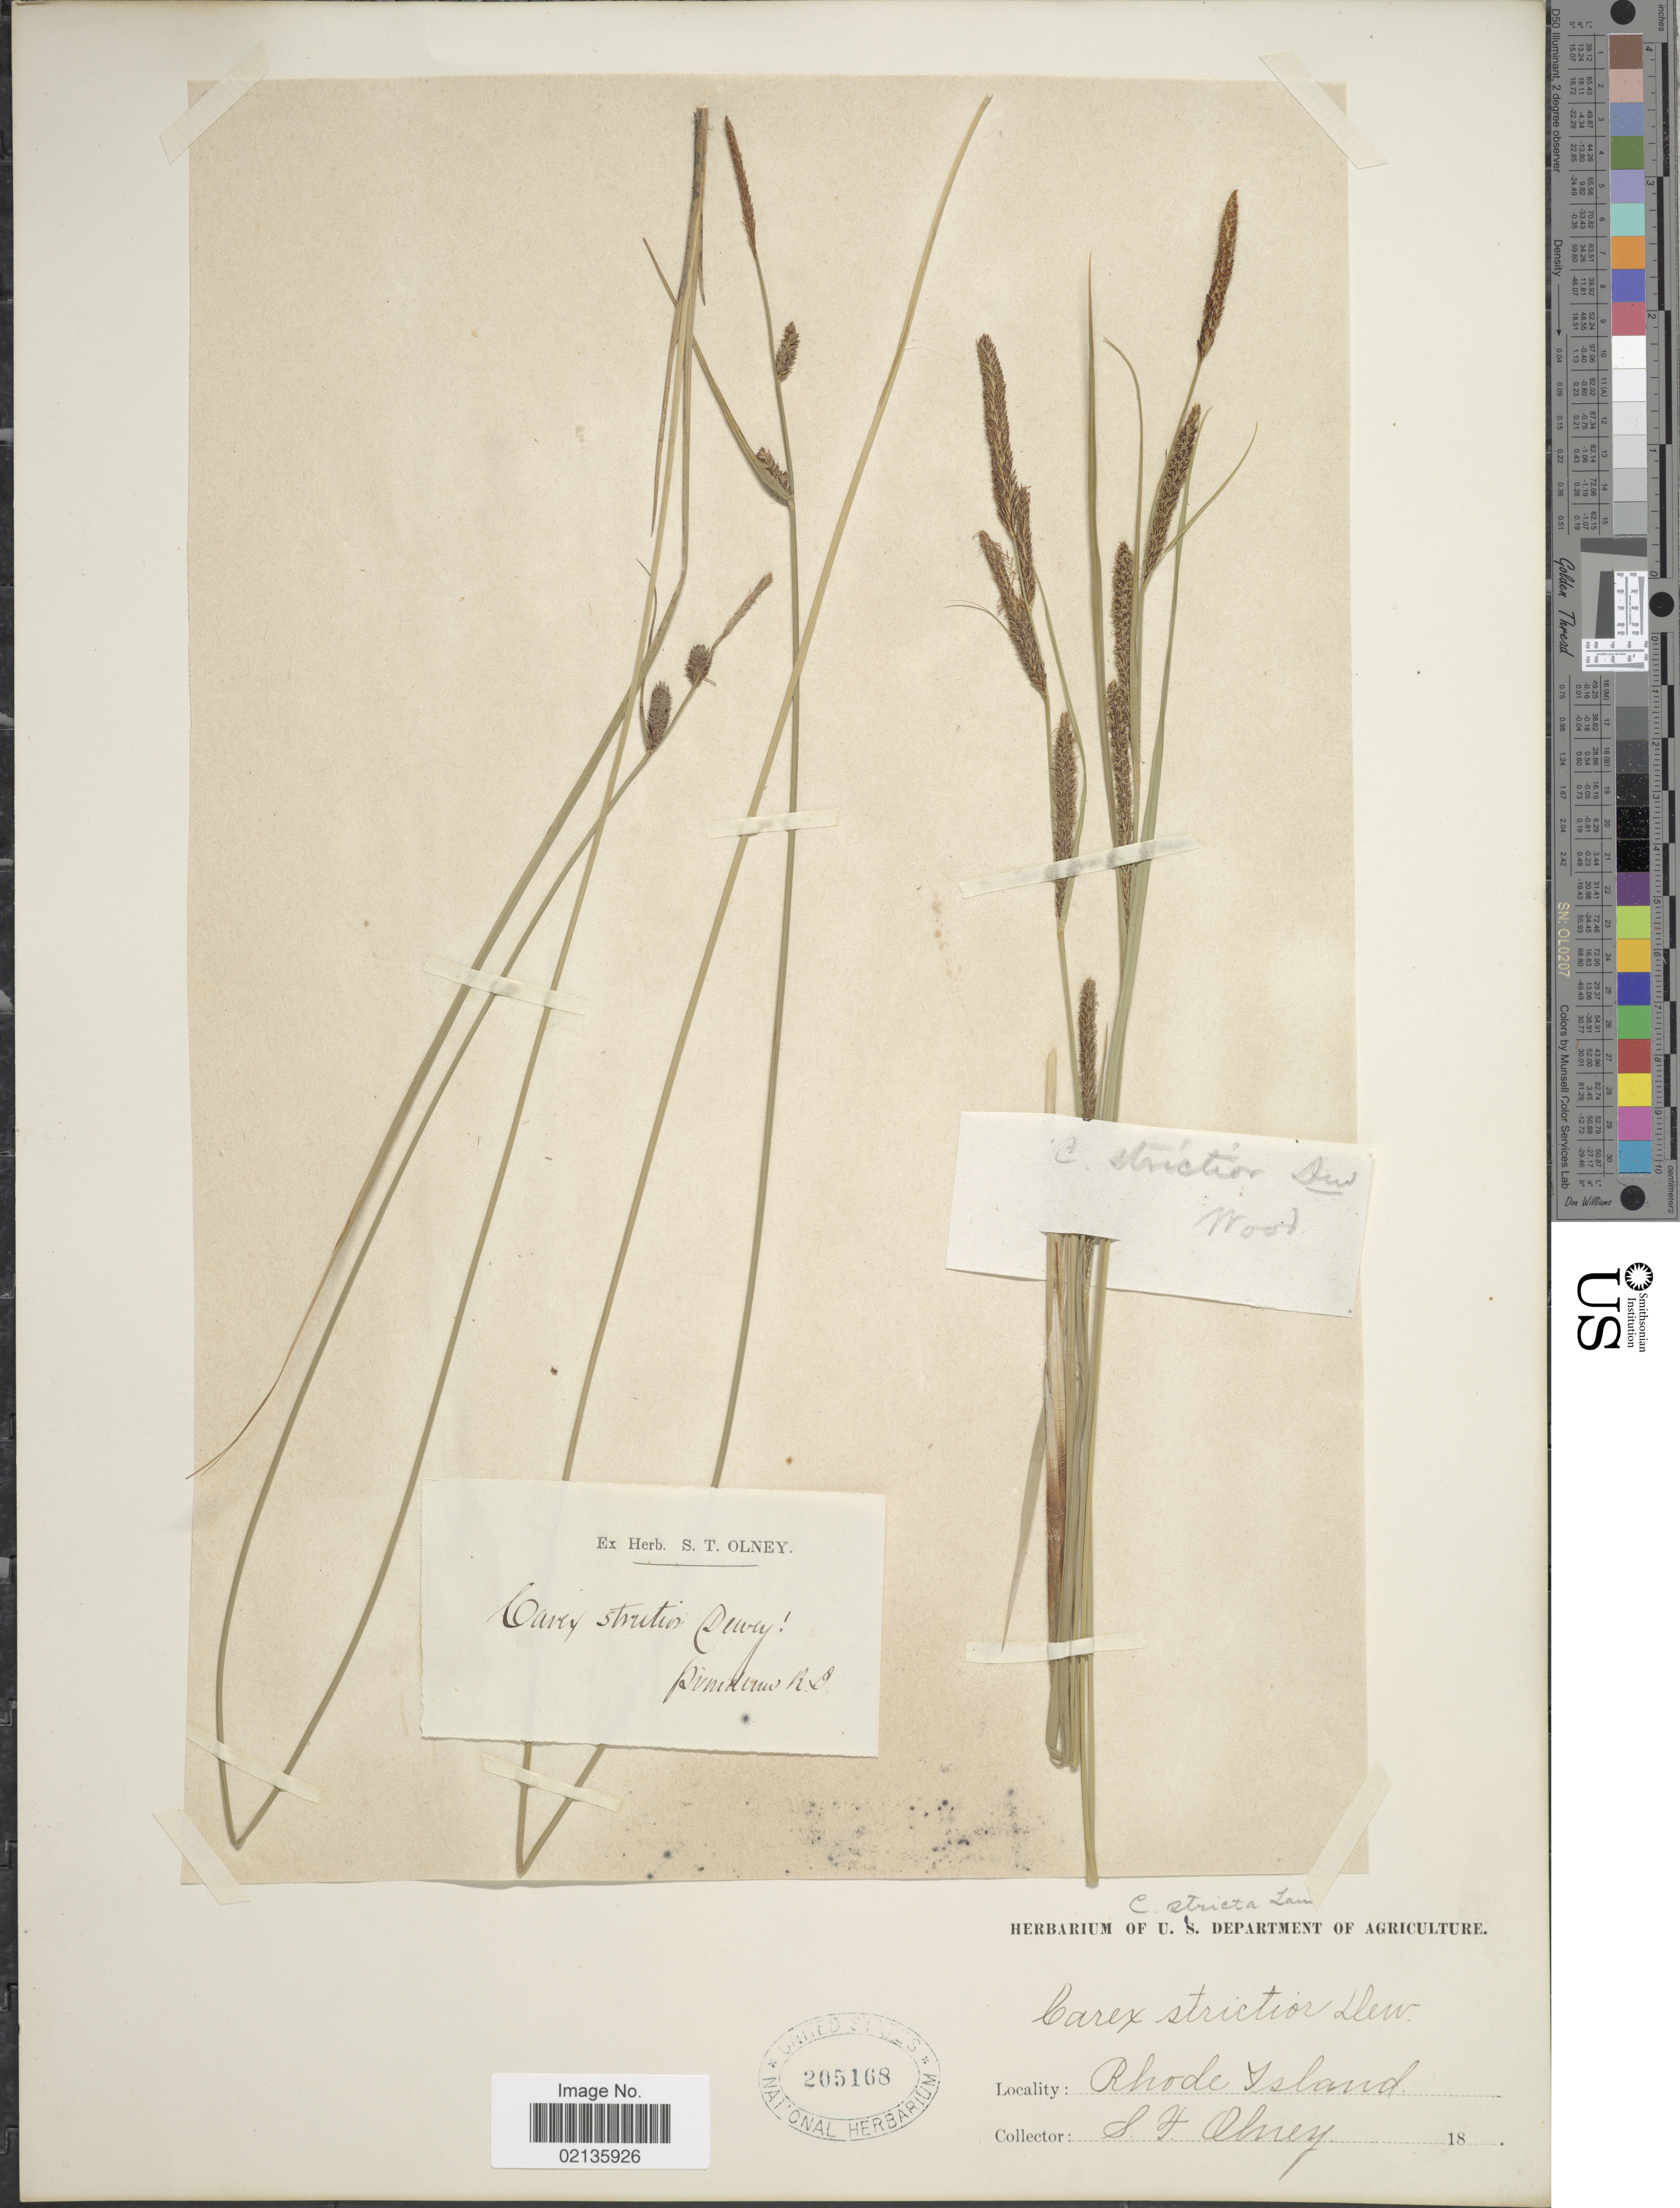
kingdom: Plantae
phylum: Tracheophyta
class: Liliopsida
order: Poales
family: Cyperaceae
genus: Carex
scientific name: Carex stricta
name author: Lam.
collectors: S. Olney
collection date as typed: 18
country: United States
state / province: Rhode Island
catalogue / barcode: US 205168